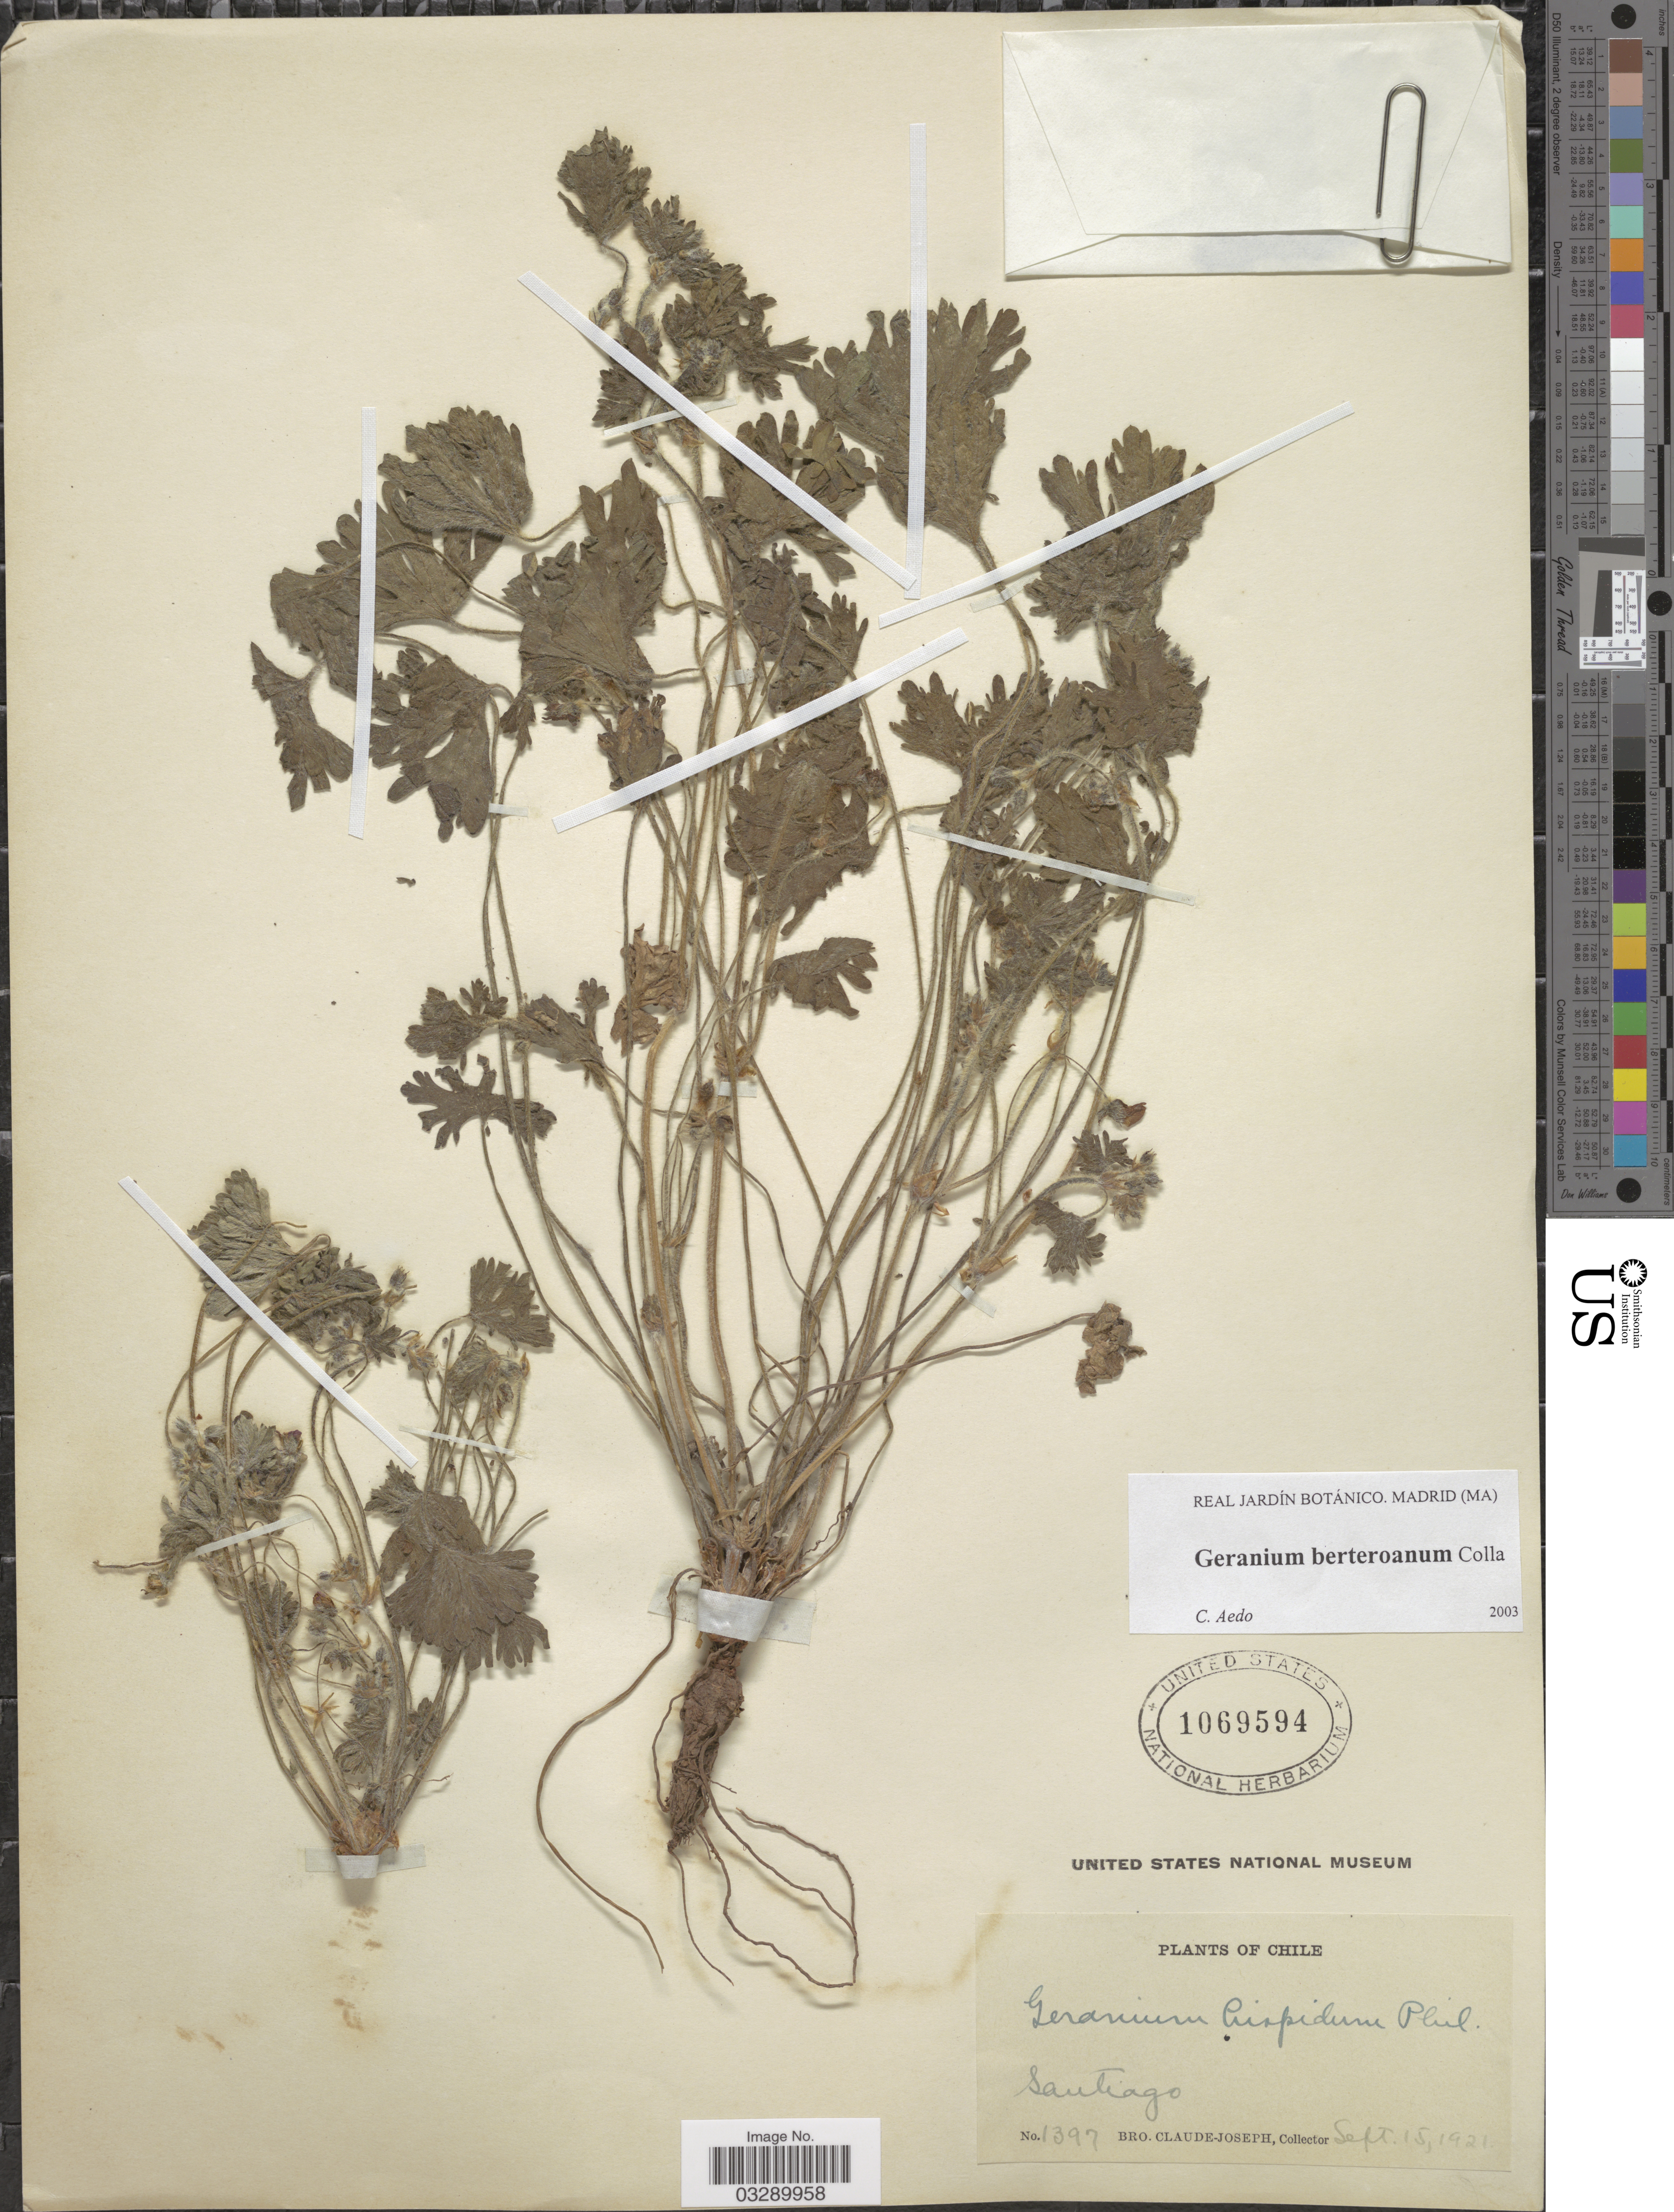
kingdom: Plantae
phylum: Tracheophyta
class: Magnoliopsida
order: Geraniales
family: Geraniaceae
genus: Geranium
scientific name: Geranium berteroanum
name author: Colla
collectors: Bro. Claude-Joseph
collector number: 1397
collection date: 1921-09-15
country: Chile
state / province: Región Metropolitana (RM)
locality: Santiago.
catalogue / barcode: US 1069594